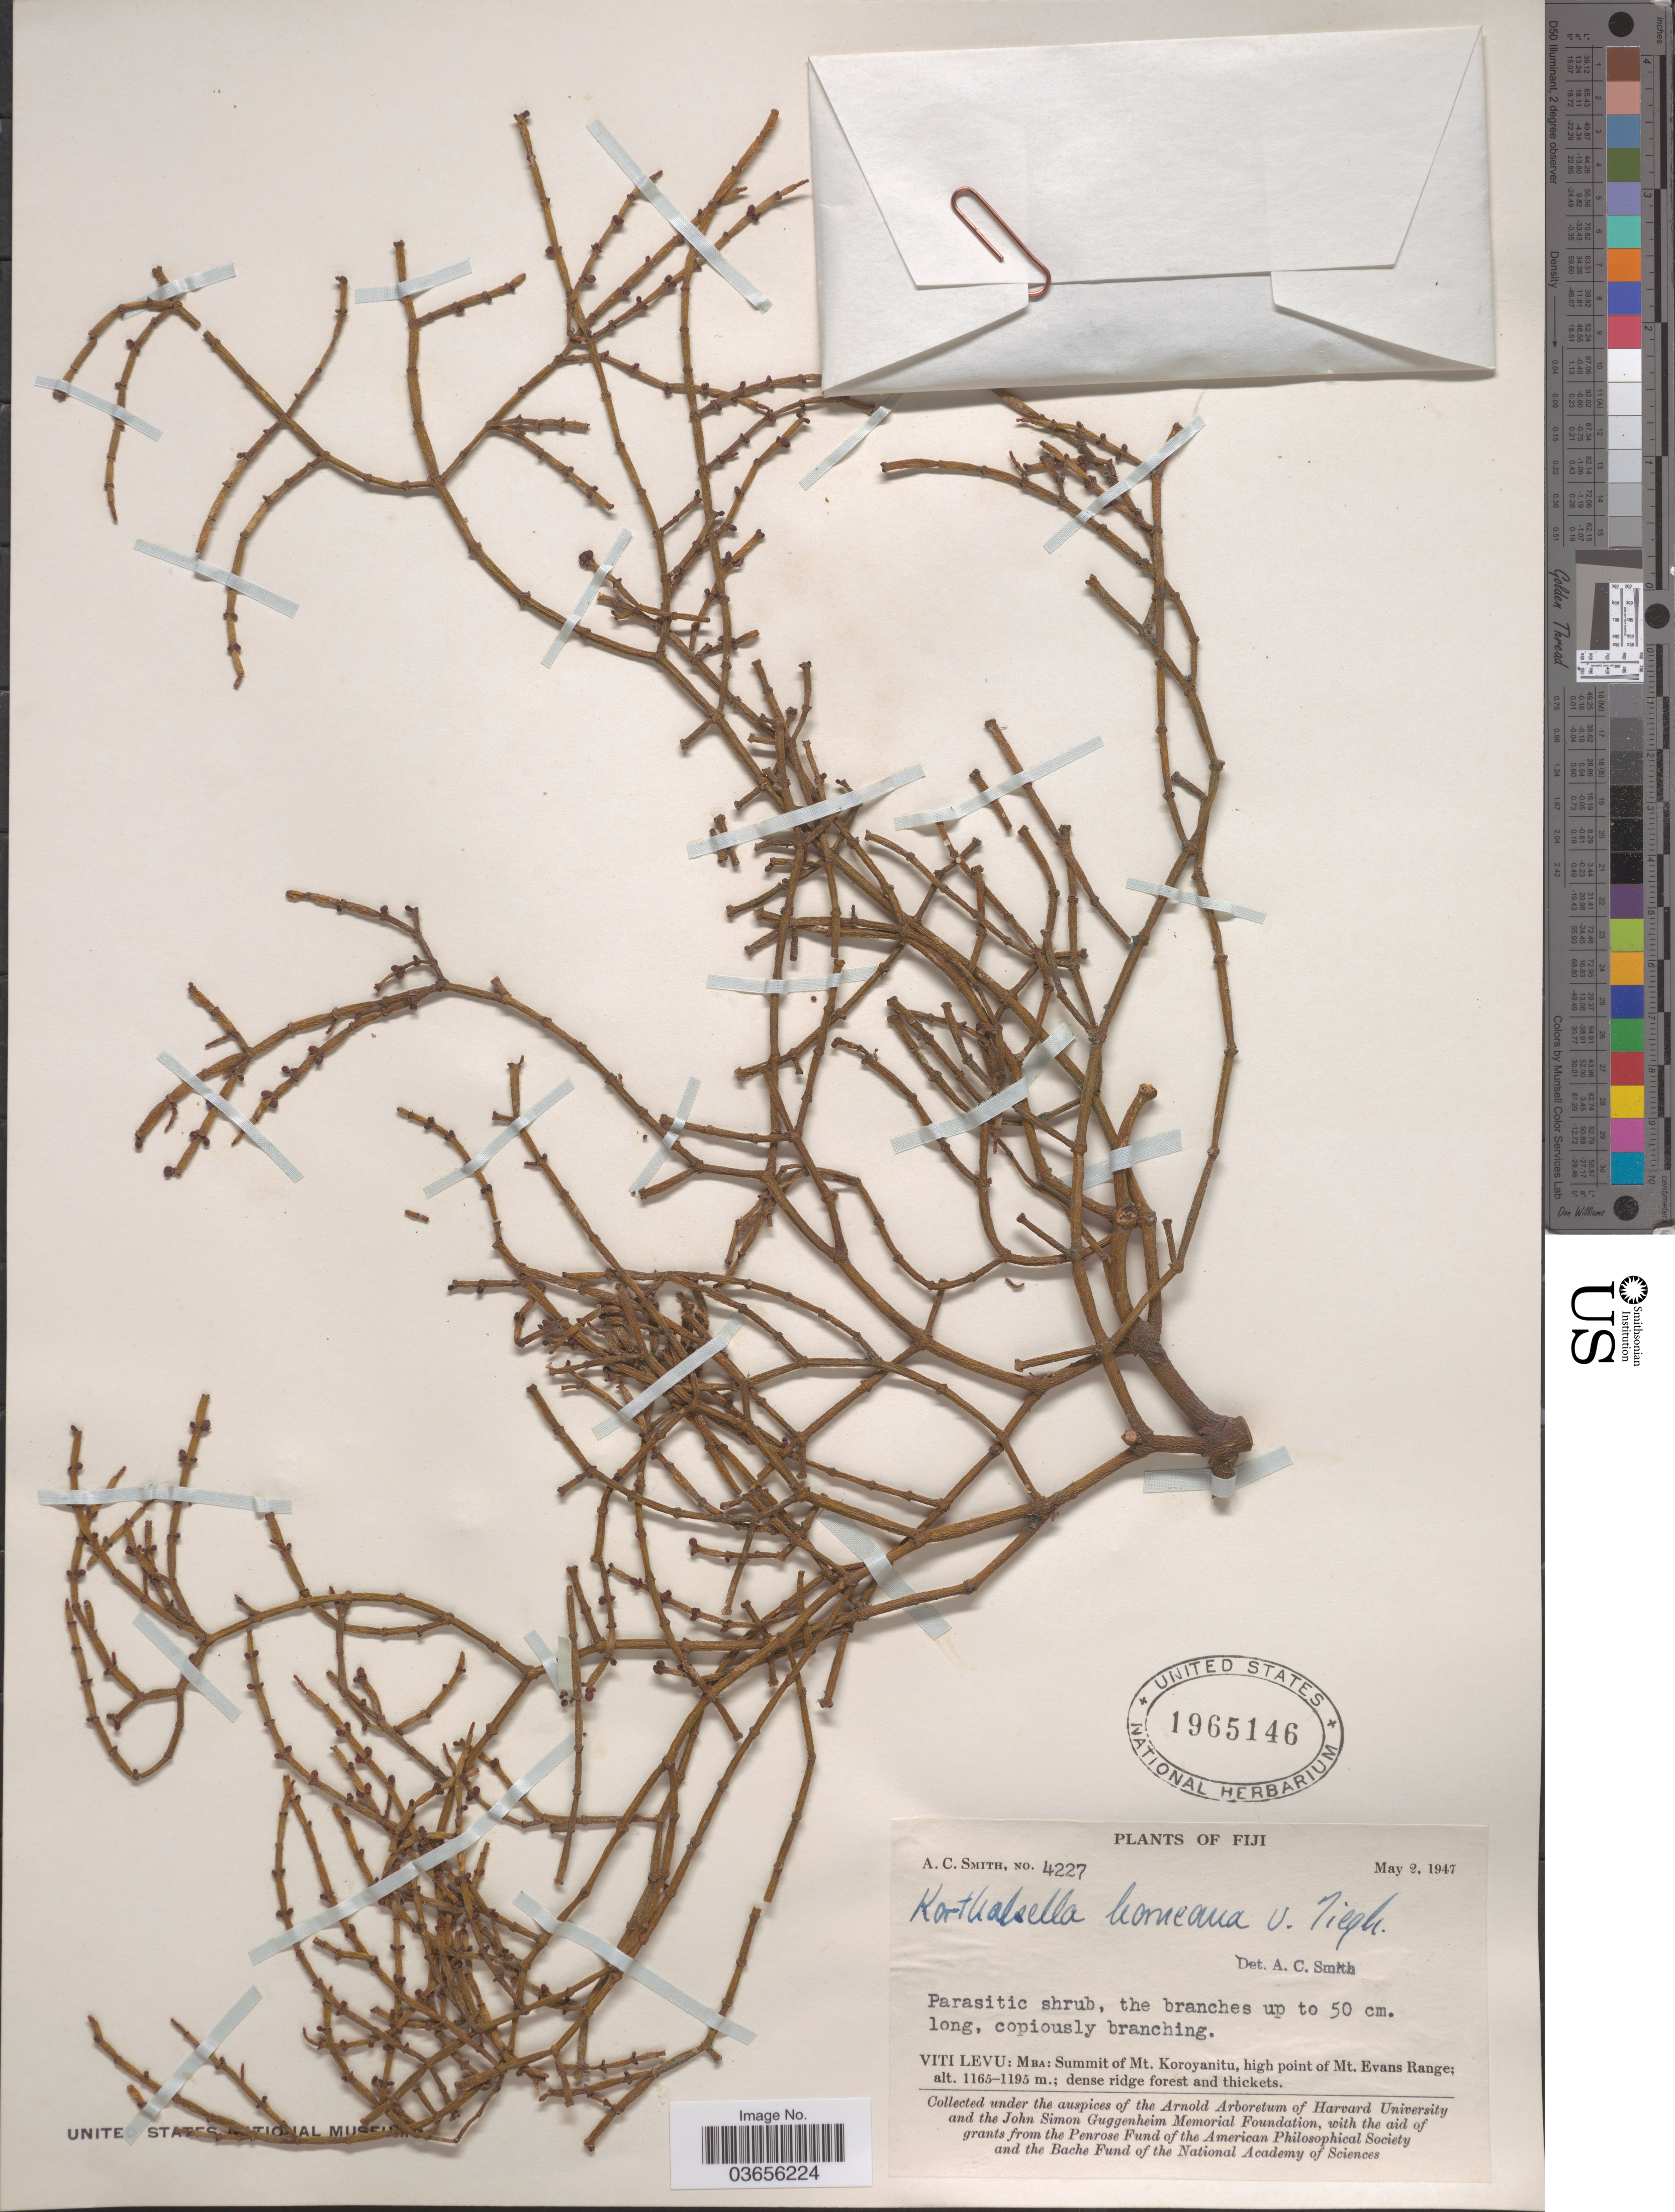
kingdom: Plantae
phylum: Tracheophyta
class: Magnoliopsida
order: Santalales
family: Viscaceae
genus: Korthalsella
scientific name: Korthalsella horneana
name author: Tiegh.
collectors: A. C. Smith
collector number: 4227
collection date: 1947-05-02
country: Fiji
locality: Viti Levu: Mba: Summit of Mt. Koroyanitu, high point of Mt. Evans Range.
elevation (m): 1165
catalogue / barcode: US 1965146